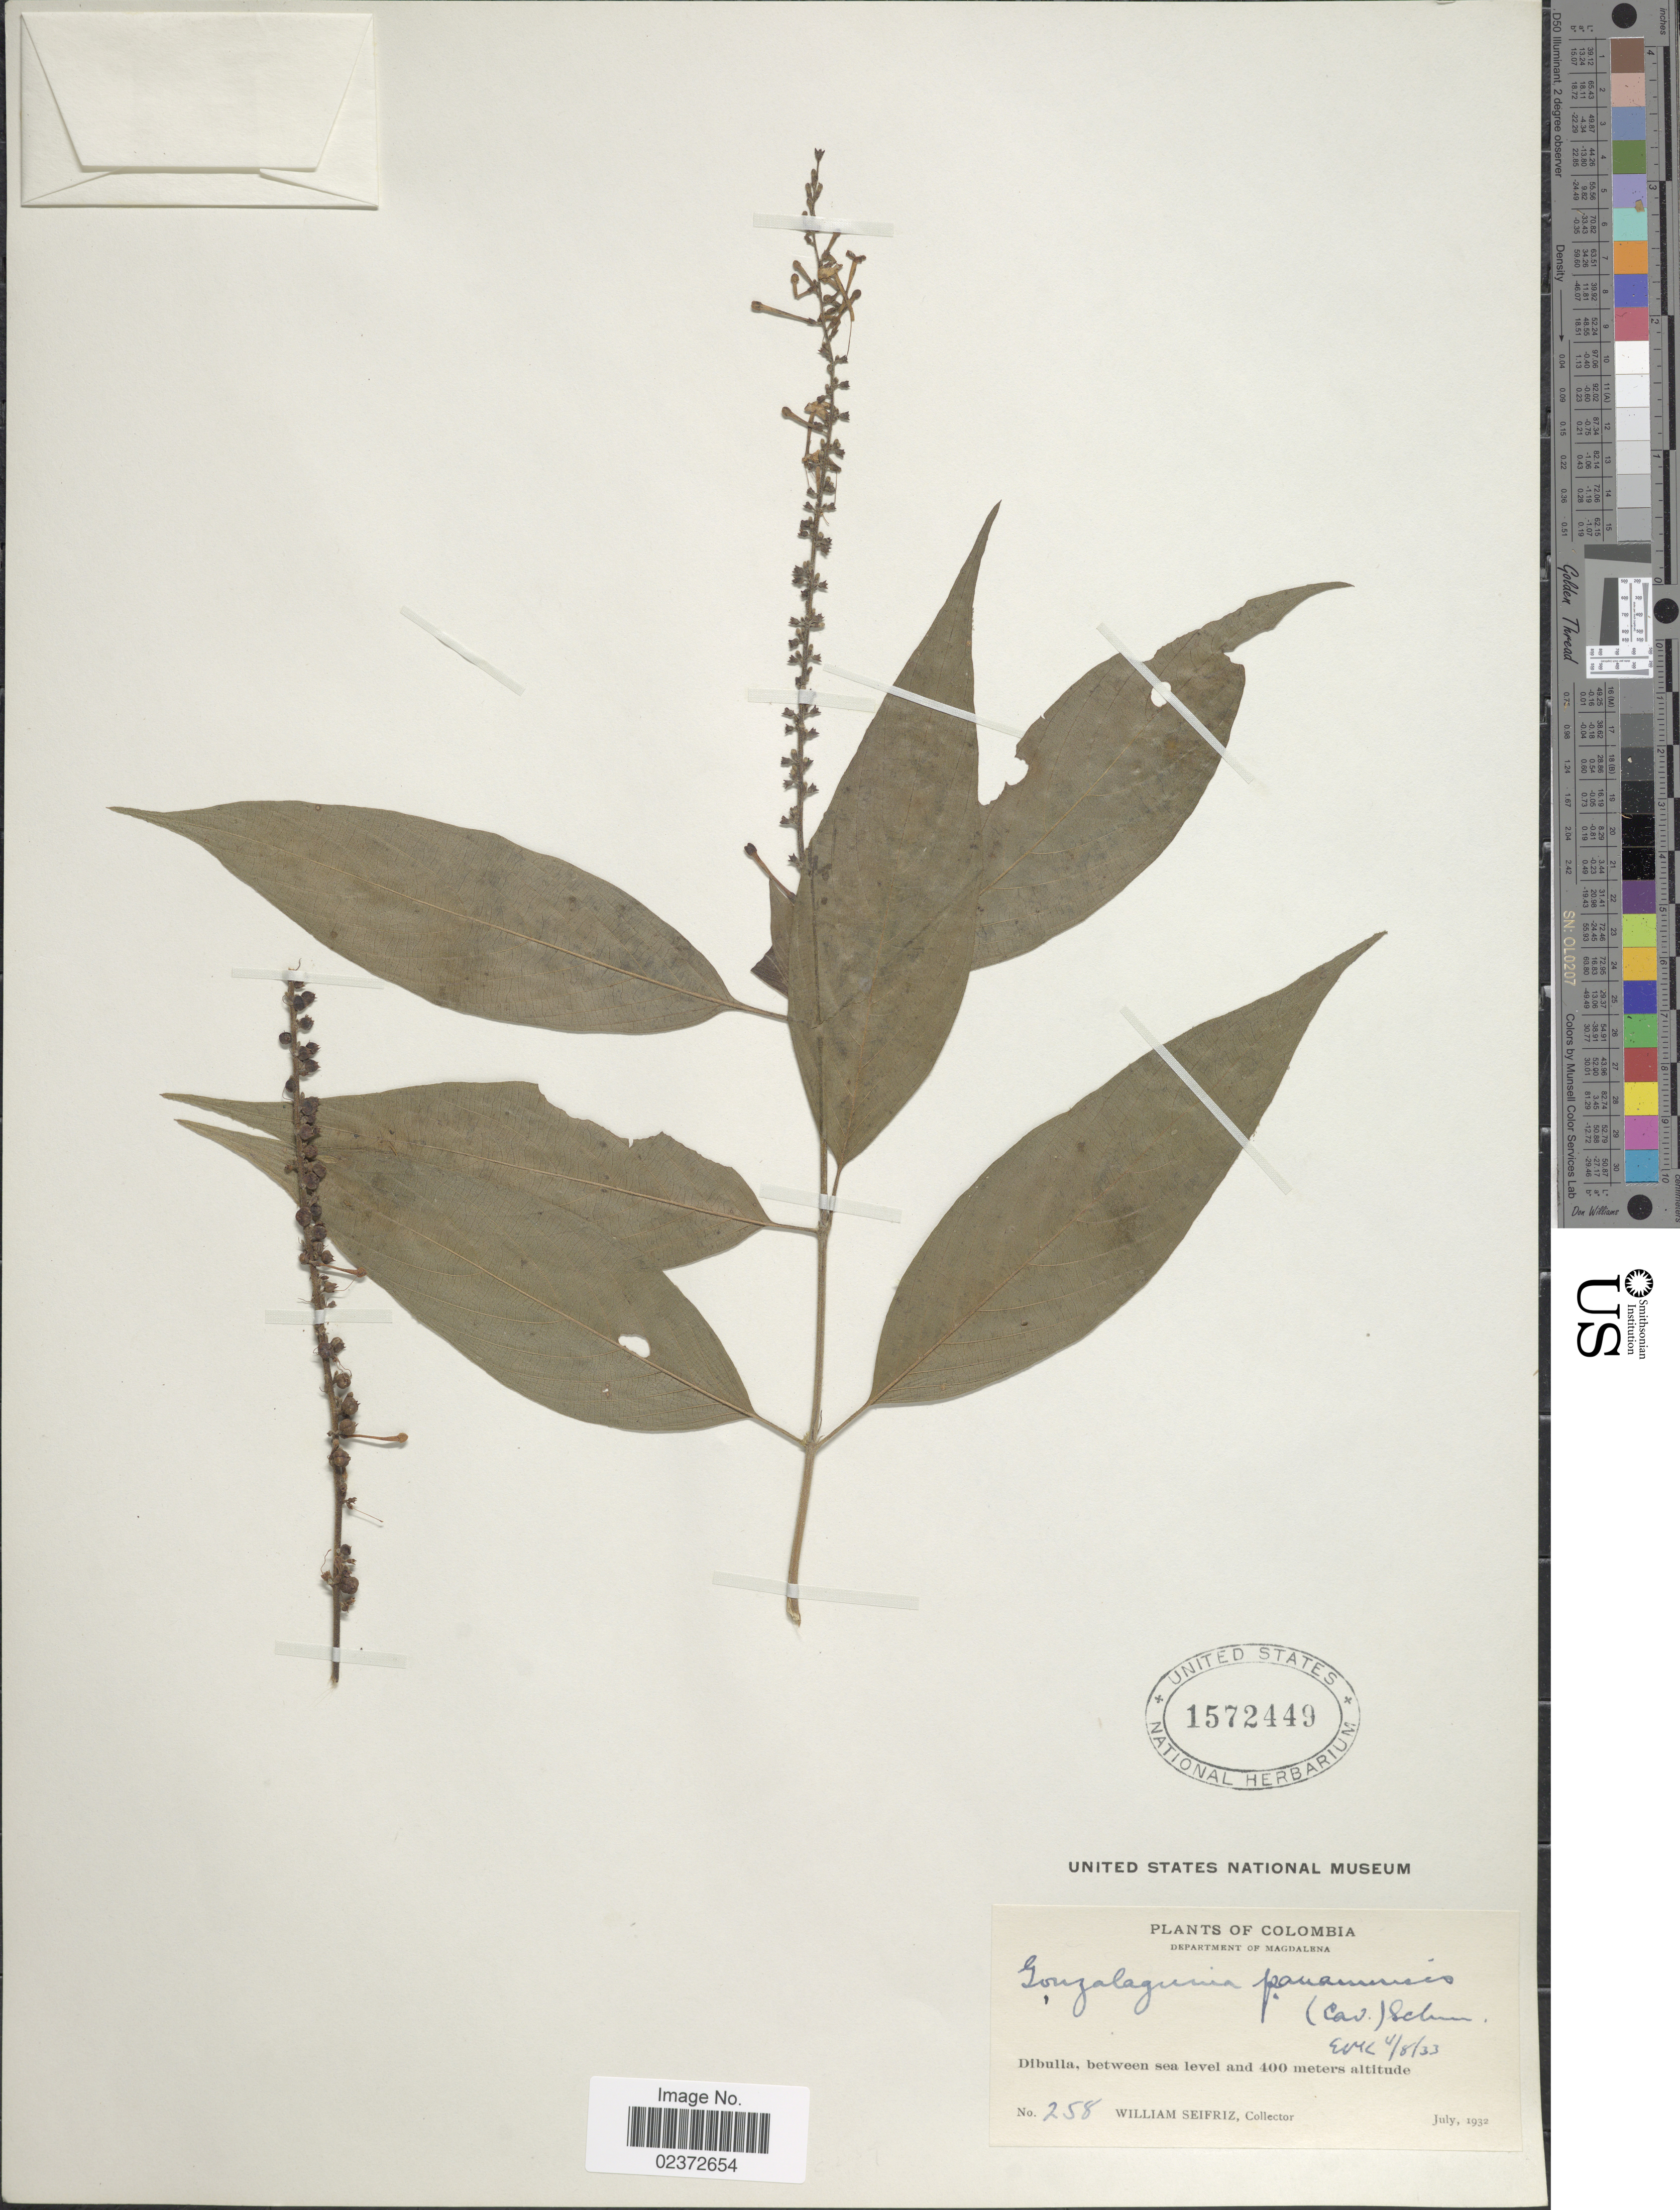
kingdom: Plantae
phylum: Tracheophyta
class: Magnoliopsida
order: Gentianales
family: Rubiaceae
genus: Gonzalagunia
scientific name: Gonzalagunia panamensis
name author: (Cav.) K. Schum.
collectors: W. Seifriz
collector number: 258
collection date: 1932-07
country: Colombia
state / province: Magdalena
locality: Department of Magdalena. Dibulla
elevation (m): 0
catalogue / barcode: US 1572449